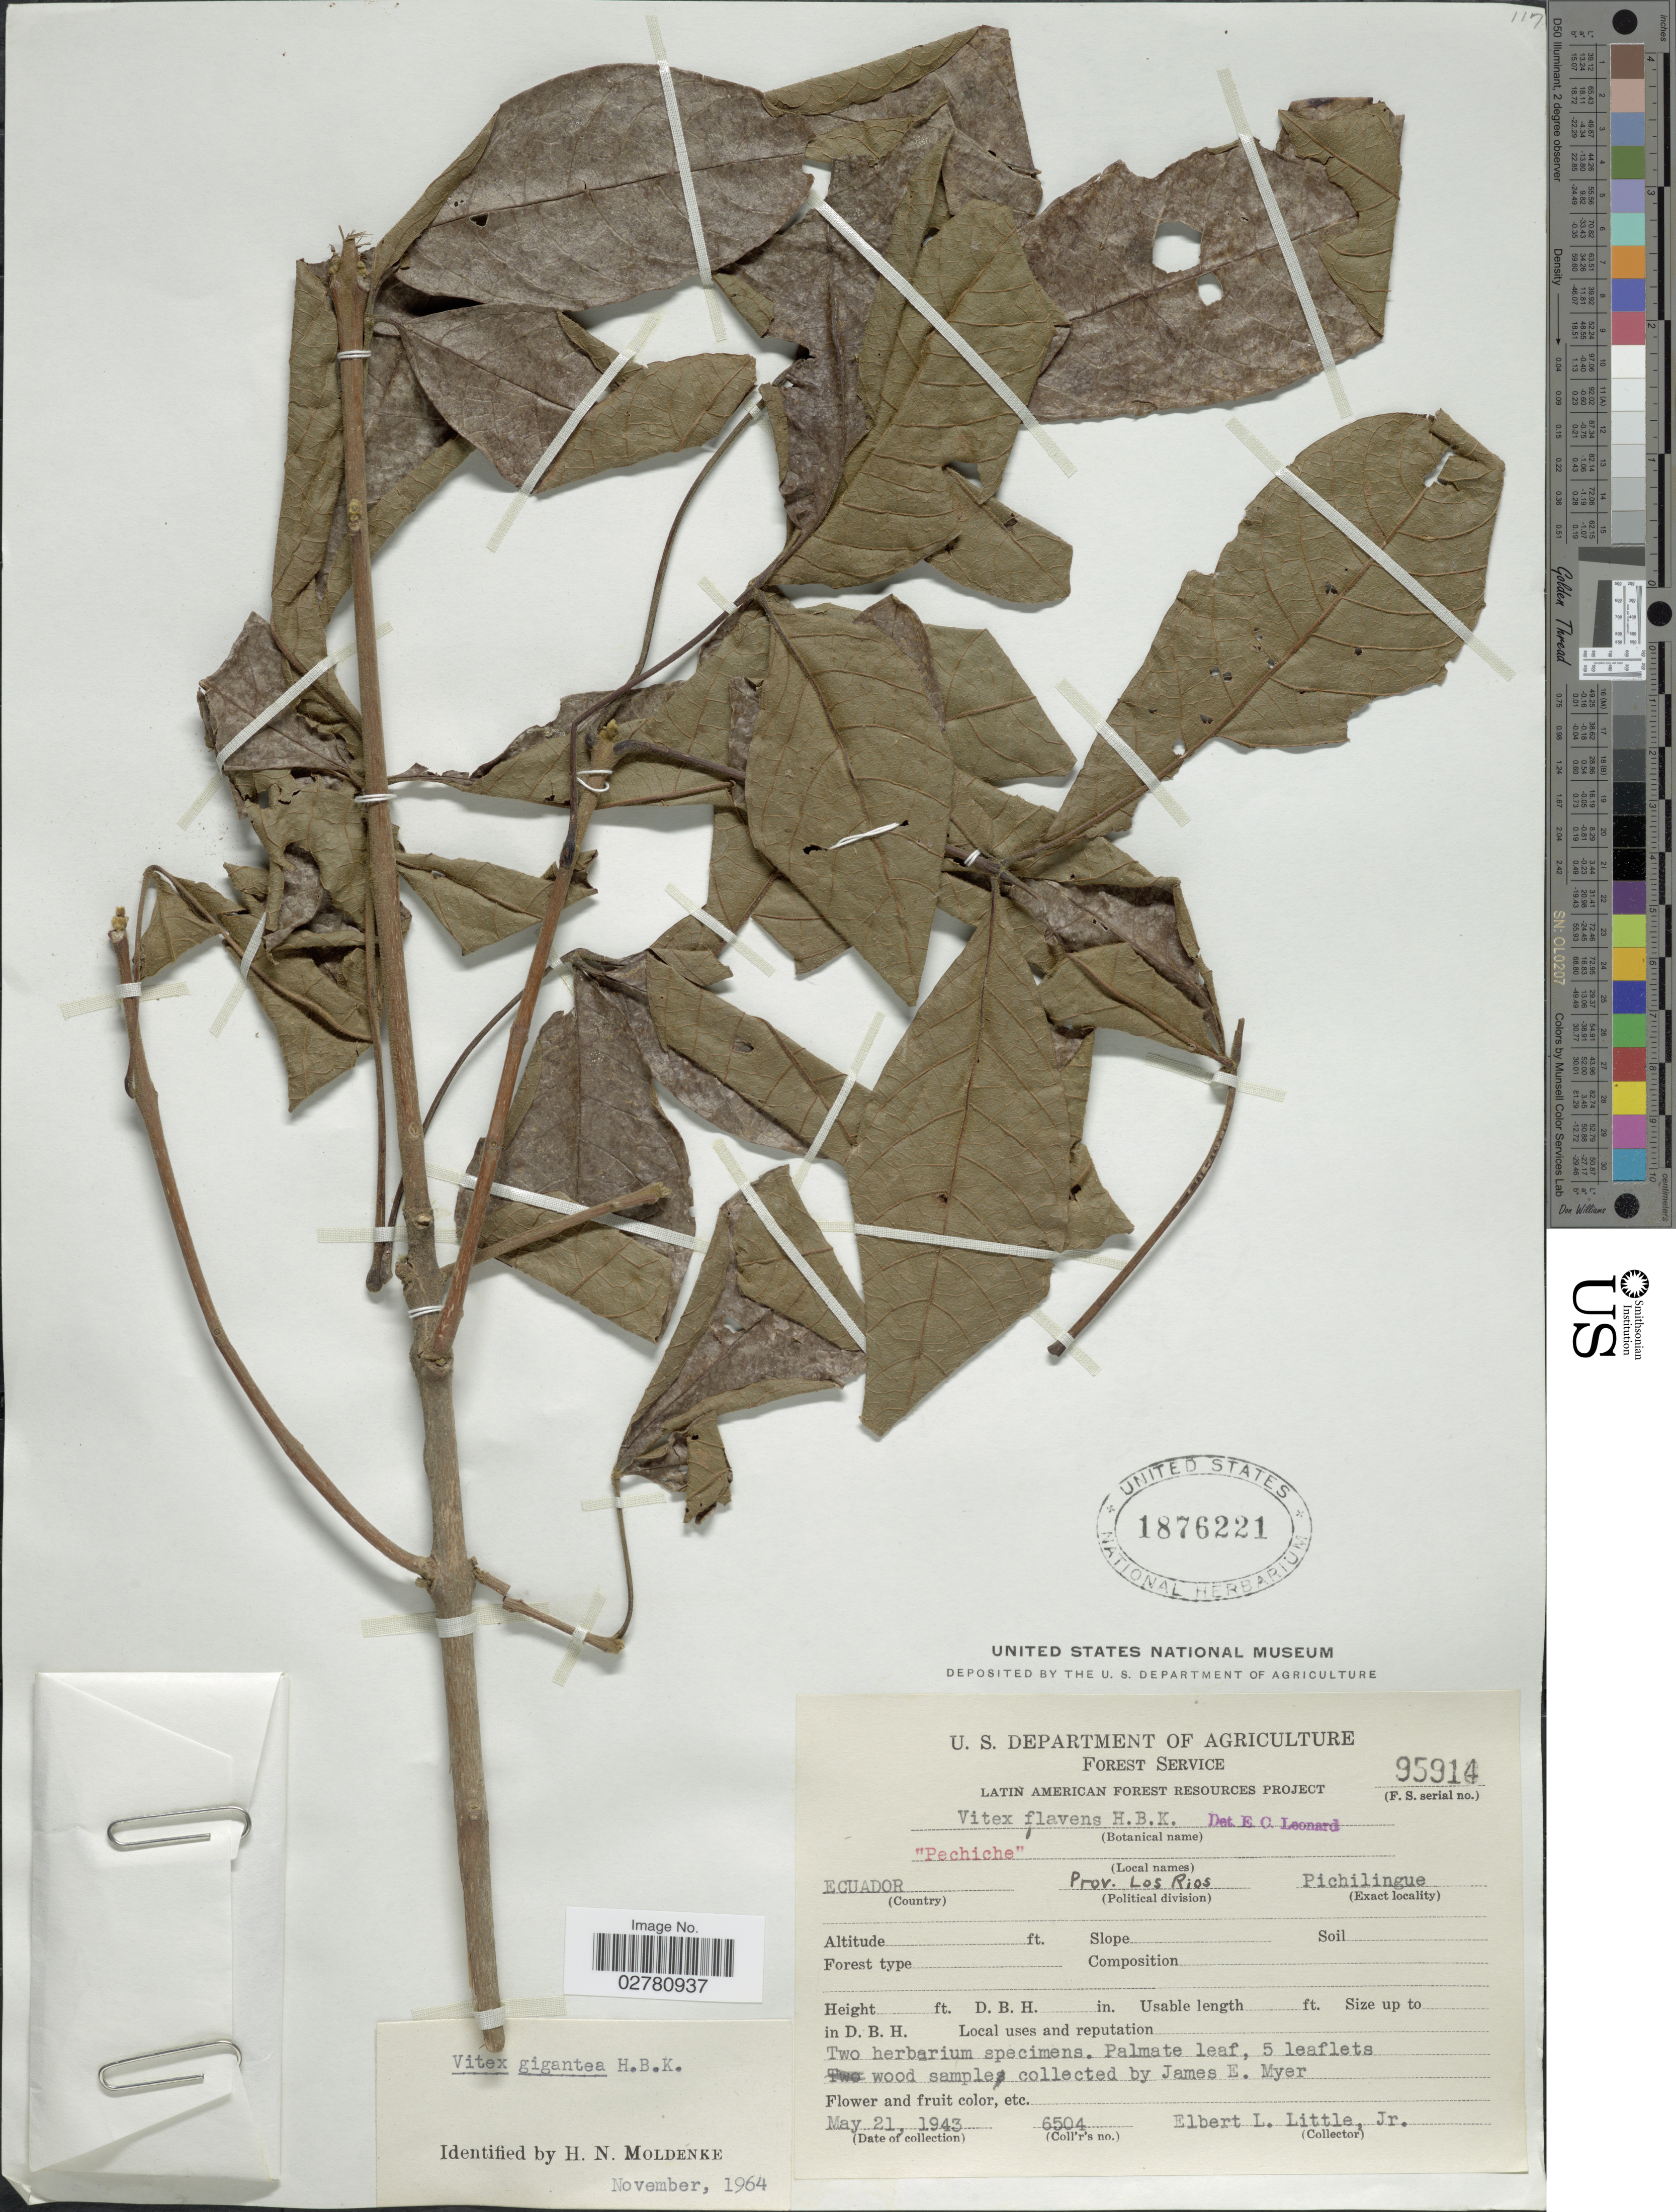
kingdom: Plantae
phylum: Tracheophyta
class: Magnoliopsida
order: Lamiales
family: Lamiaceae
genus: Vitex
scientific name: Vitex gigantea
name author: Kunth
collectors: E. L. Little & J. Myer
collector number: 6504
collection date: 1943-05-21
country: Ecuador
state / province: Los Ríos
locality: Pichilingue.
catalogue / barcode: US 1876221